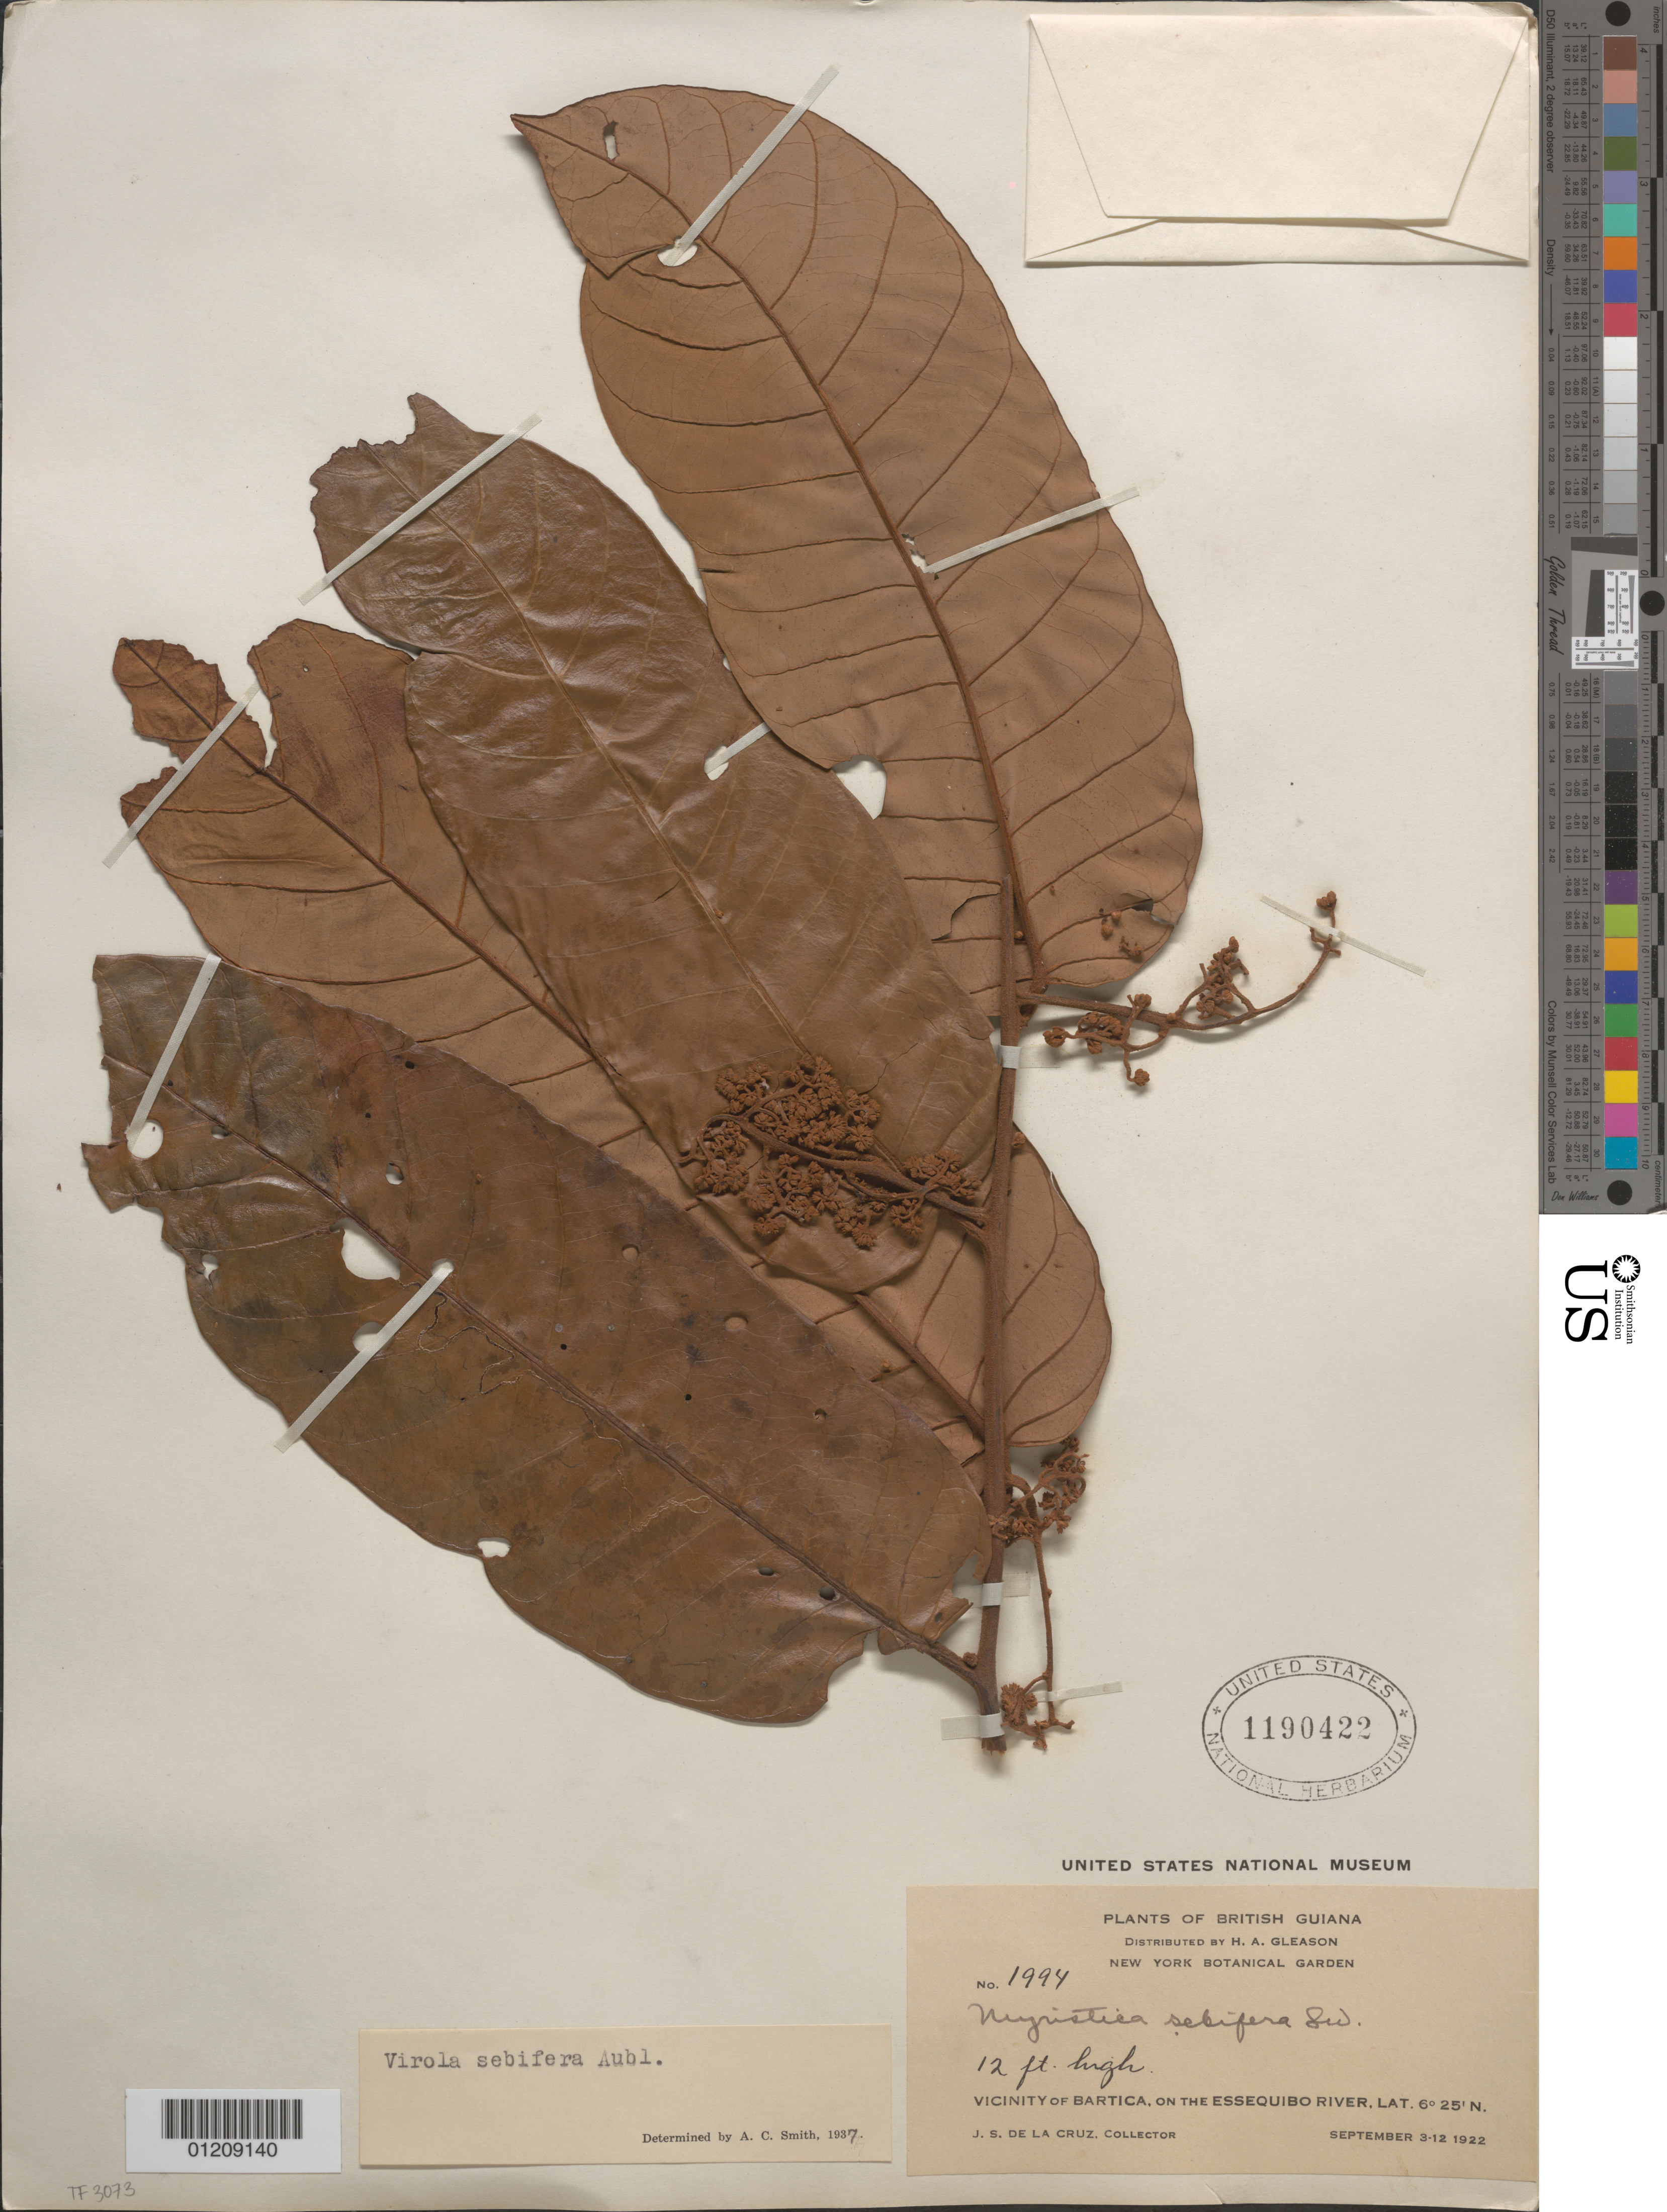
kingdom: Plantae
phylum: Tracheophyta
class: Magnoliopsida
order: Magnoliales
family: Myristicaceae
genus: Virola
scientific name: Virola sebifera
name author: Aubl.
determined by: Smith, A. C.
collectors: J. S. de la Cruz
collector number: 1994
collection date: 1922-09-03/1922-09-12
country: Guyana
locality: Vic of Bartica, on the Essequibo River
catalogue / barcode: US 1190422